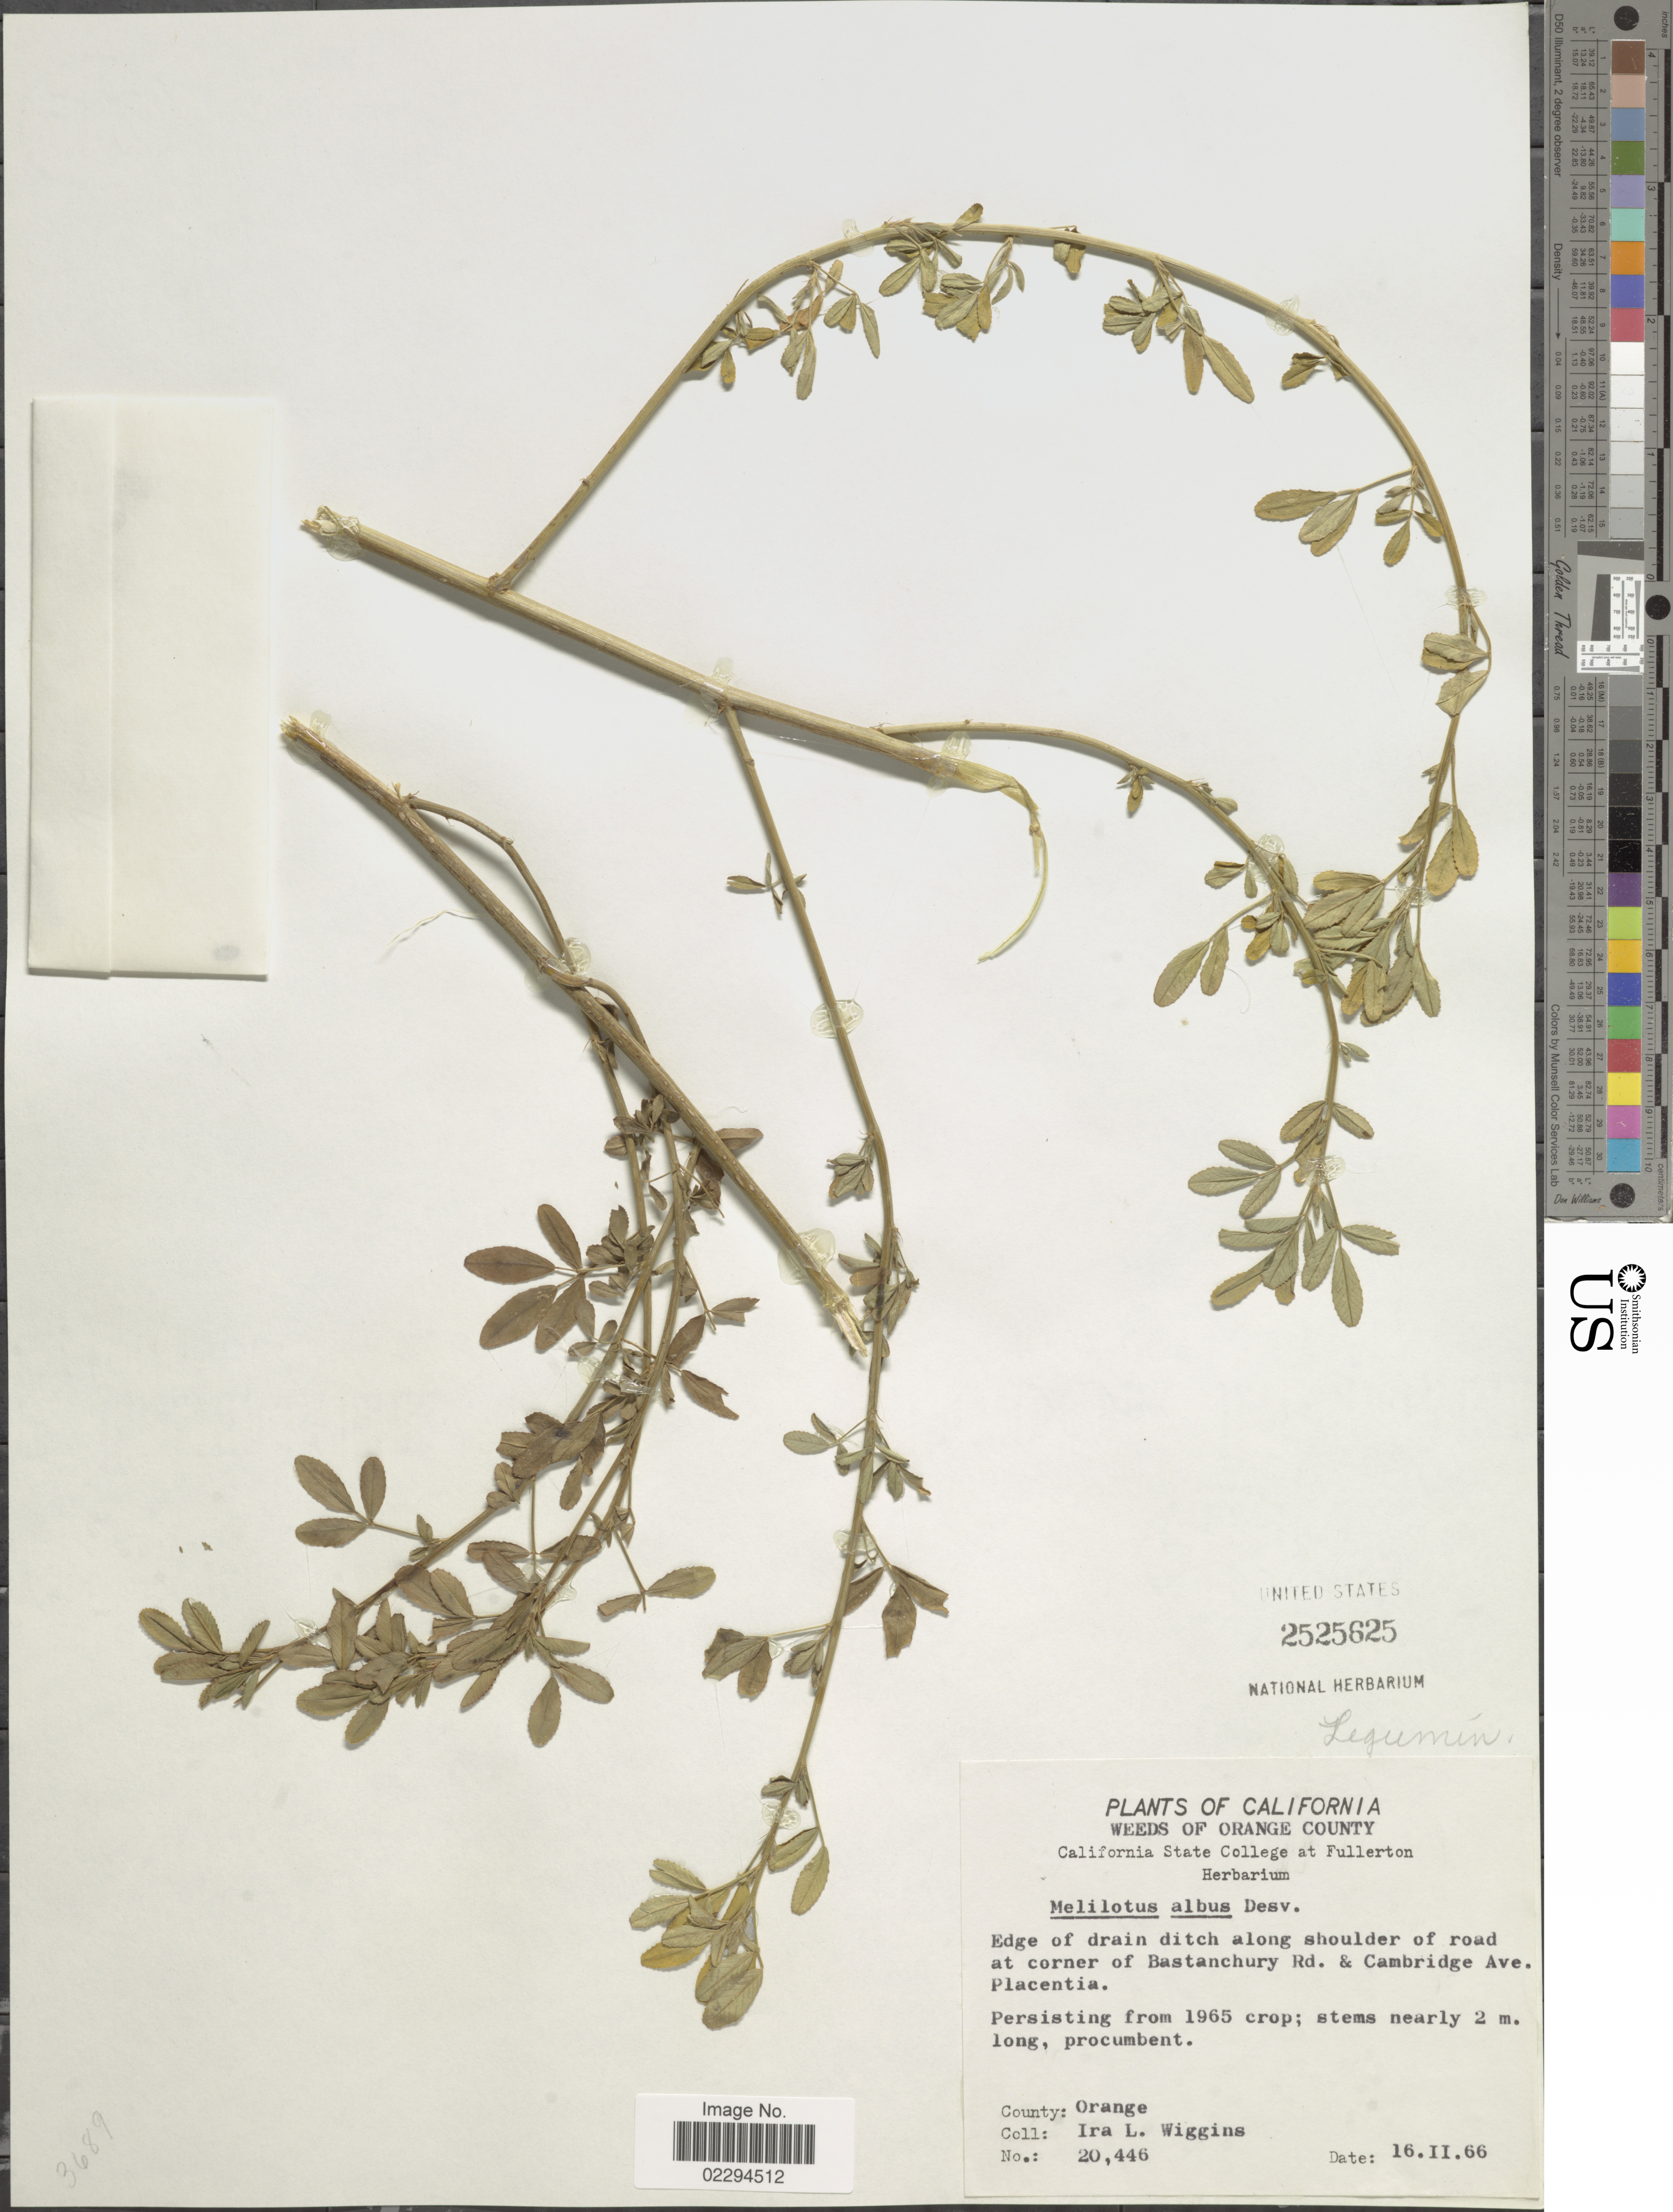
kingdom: Plantae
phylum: Tracheophyta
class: Magnoliopsida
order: Fabales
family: Fabaceae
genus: Melilotus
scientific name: Melilotus albus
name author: Medik.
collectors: I. L. Wiggins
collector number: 20446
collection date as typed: Transcribed d/m/y: 16/2/66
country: United States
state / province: California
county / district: Orange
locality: Orange County. at corner of Bastanchury Rd. & Cambridge Ave.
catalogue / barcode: US 2525625